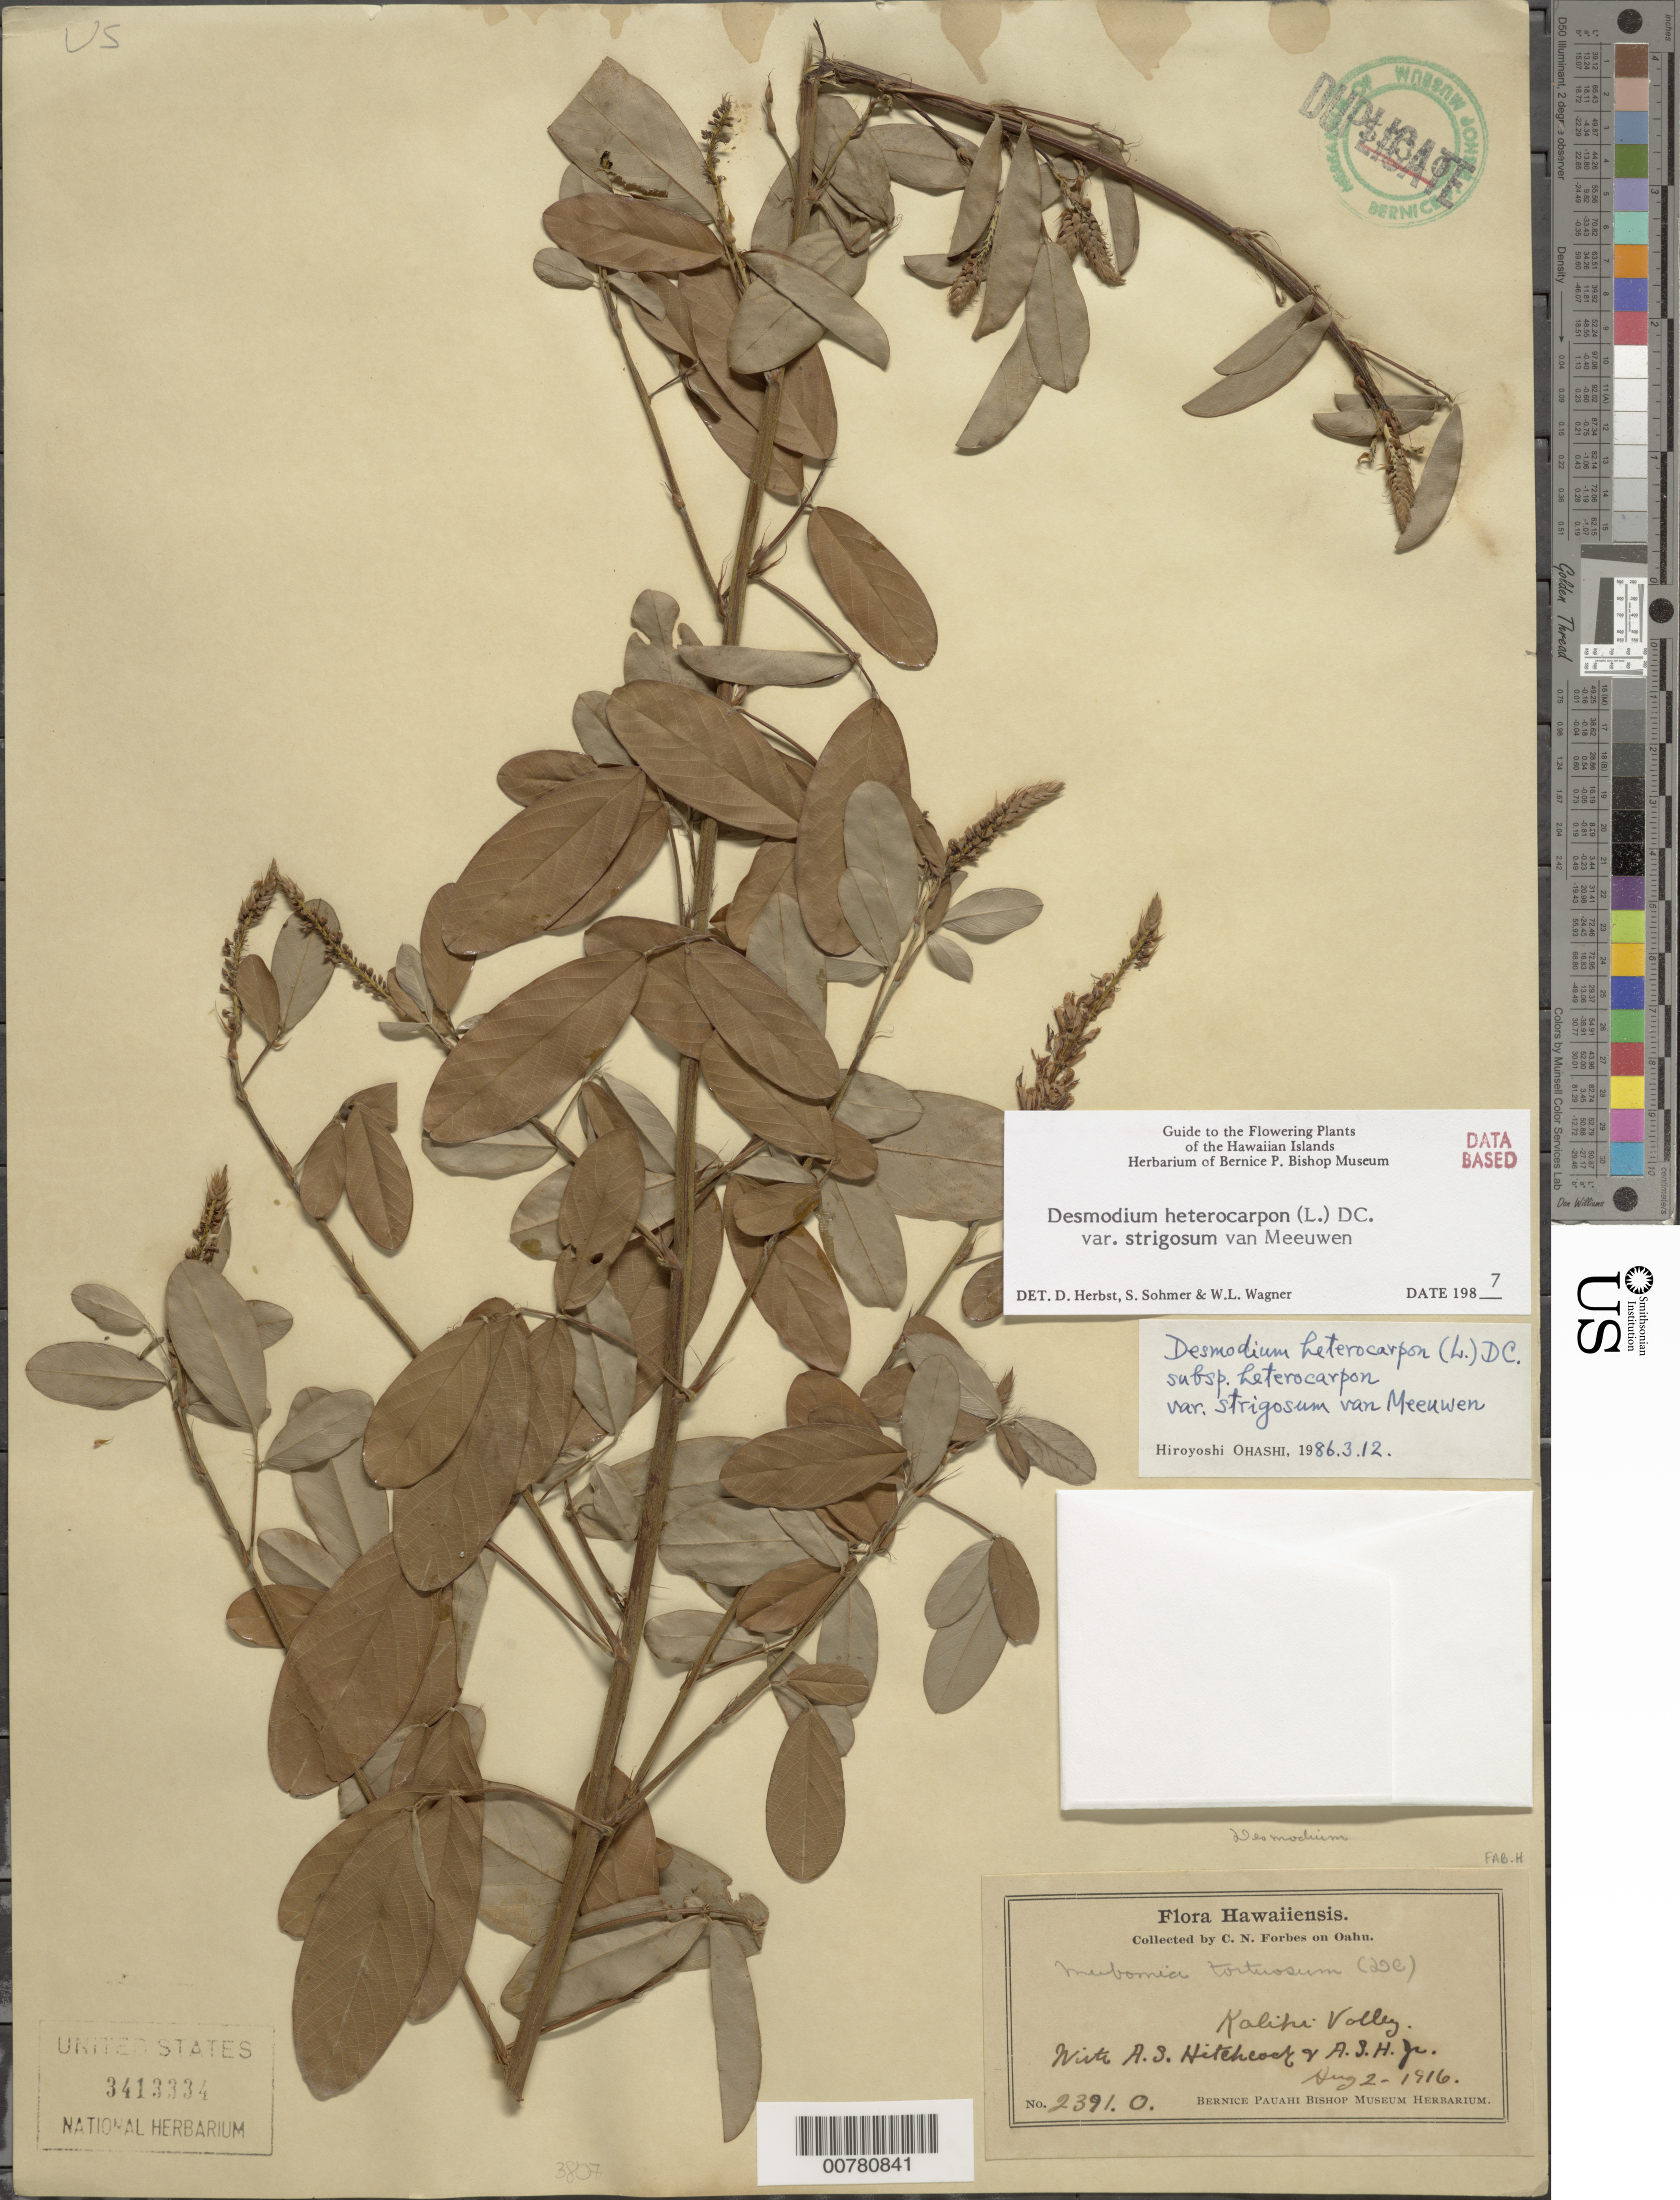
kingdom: Plantae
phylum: Tracheophyta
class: Magnoliopsida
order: Fabales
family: Fabaceae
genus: Grona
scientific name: Grona heterocarpos var. strigosa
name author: (Meeuwen) H. Ohashi & K. Ohashi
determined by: Wagner, W. L., (BOT), Smithsonian Institution - National Museum of Natural History (UNITED STATES)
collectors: C. N. Forbes, -- Hitchcock & A. Ji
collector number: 2391.O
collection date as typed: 2 Aug 1916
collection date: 1916-08-02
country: United States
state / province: Hawaii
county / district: Honolulu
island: Oahu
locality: Kalihi Valley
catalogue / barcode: US 3413334